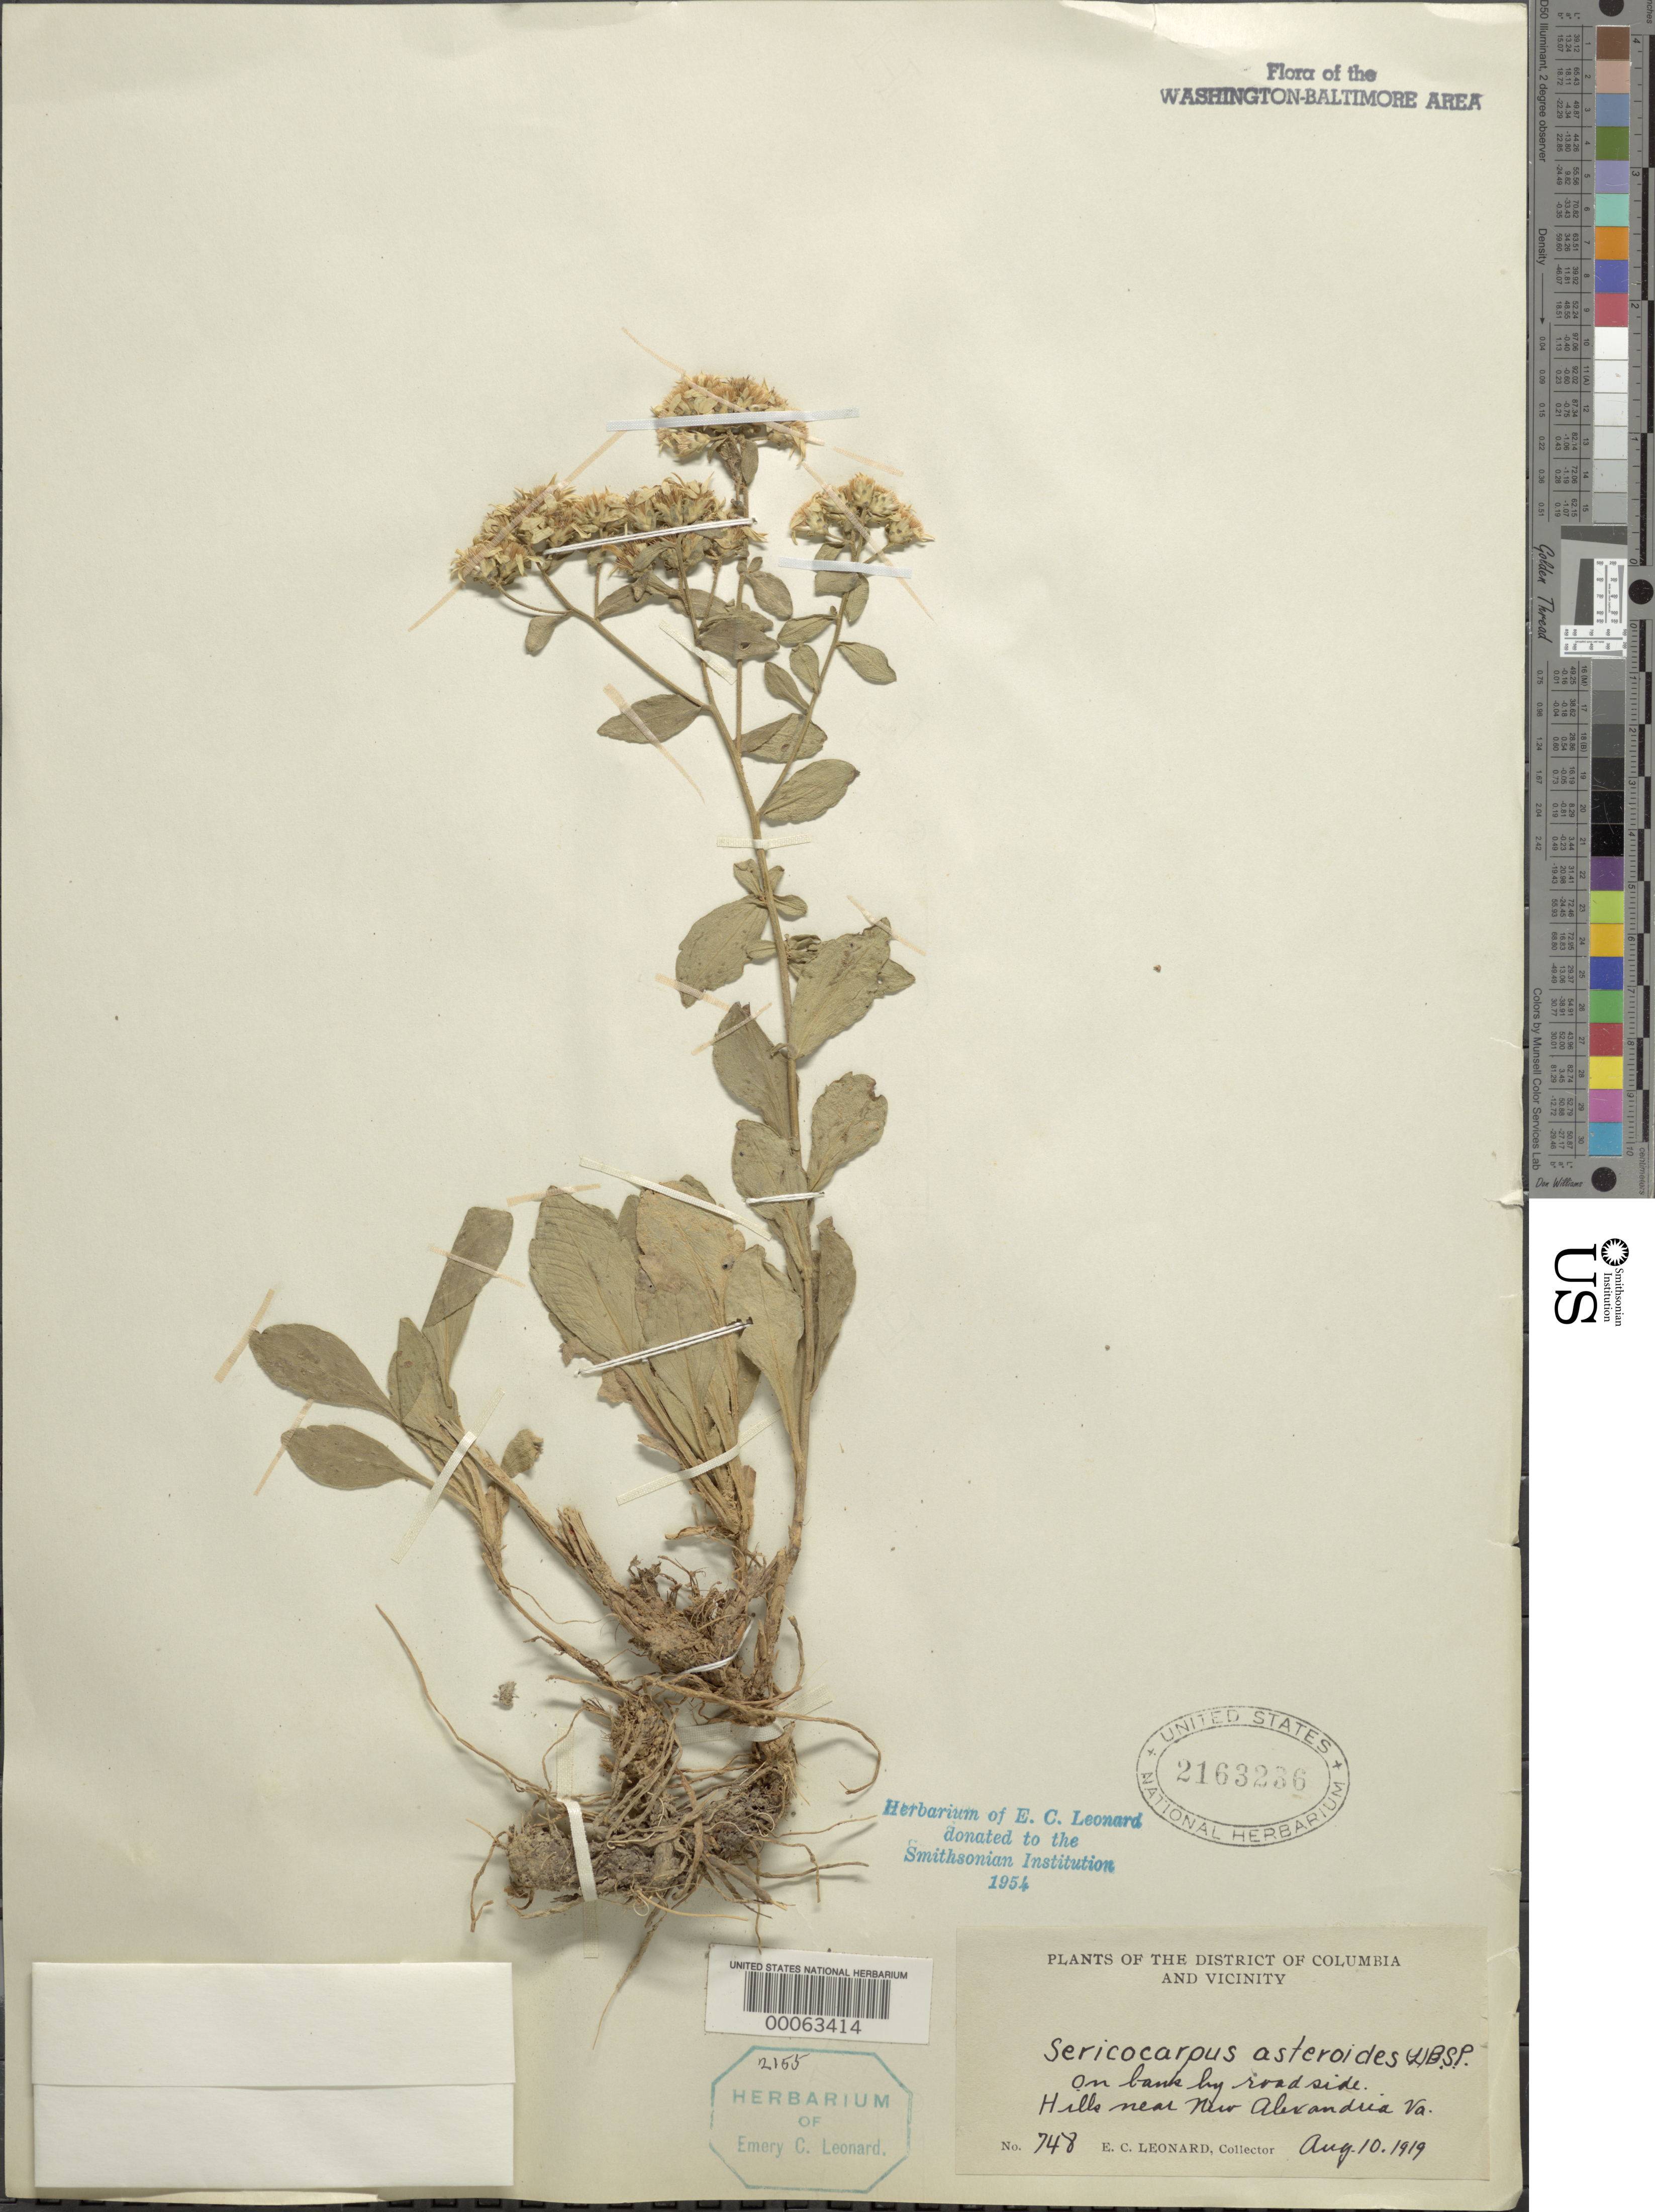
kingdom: Plantae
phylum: Tracheophyta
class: Magnoliopsida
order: Asterales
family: Asteraceae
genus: Sericocarpus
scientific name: Sericocarpus asteroides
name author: (L.) Britton, Stearns & Poggenb.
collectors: E. C. Leonard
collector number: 748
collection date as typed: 10 Aug 1919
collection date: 1919-08-10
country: United States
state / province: Virginia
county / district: Fairfax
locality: Near New Alexandria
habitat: Bank of roadsides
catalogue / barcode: US 2163236